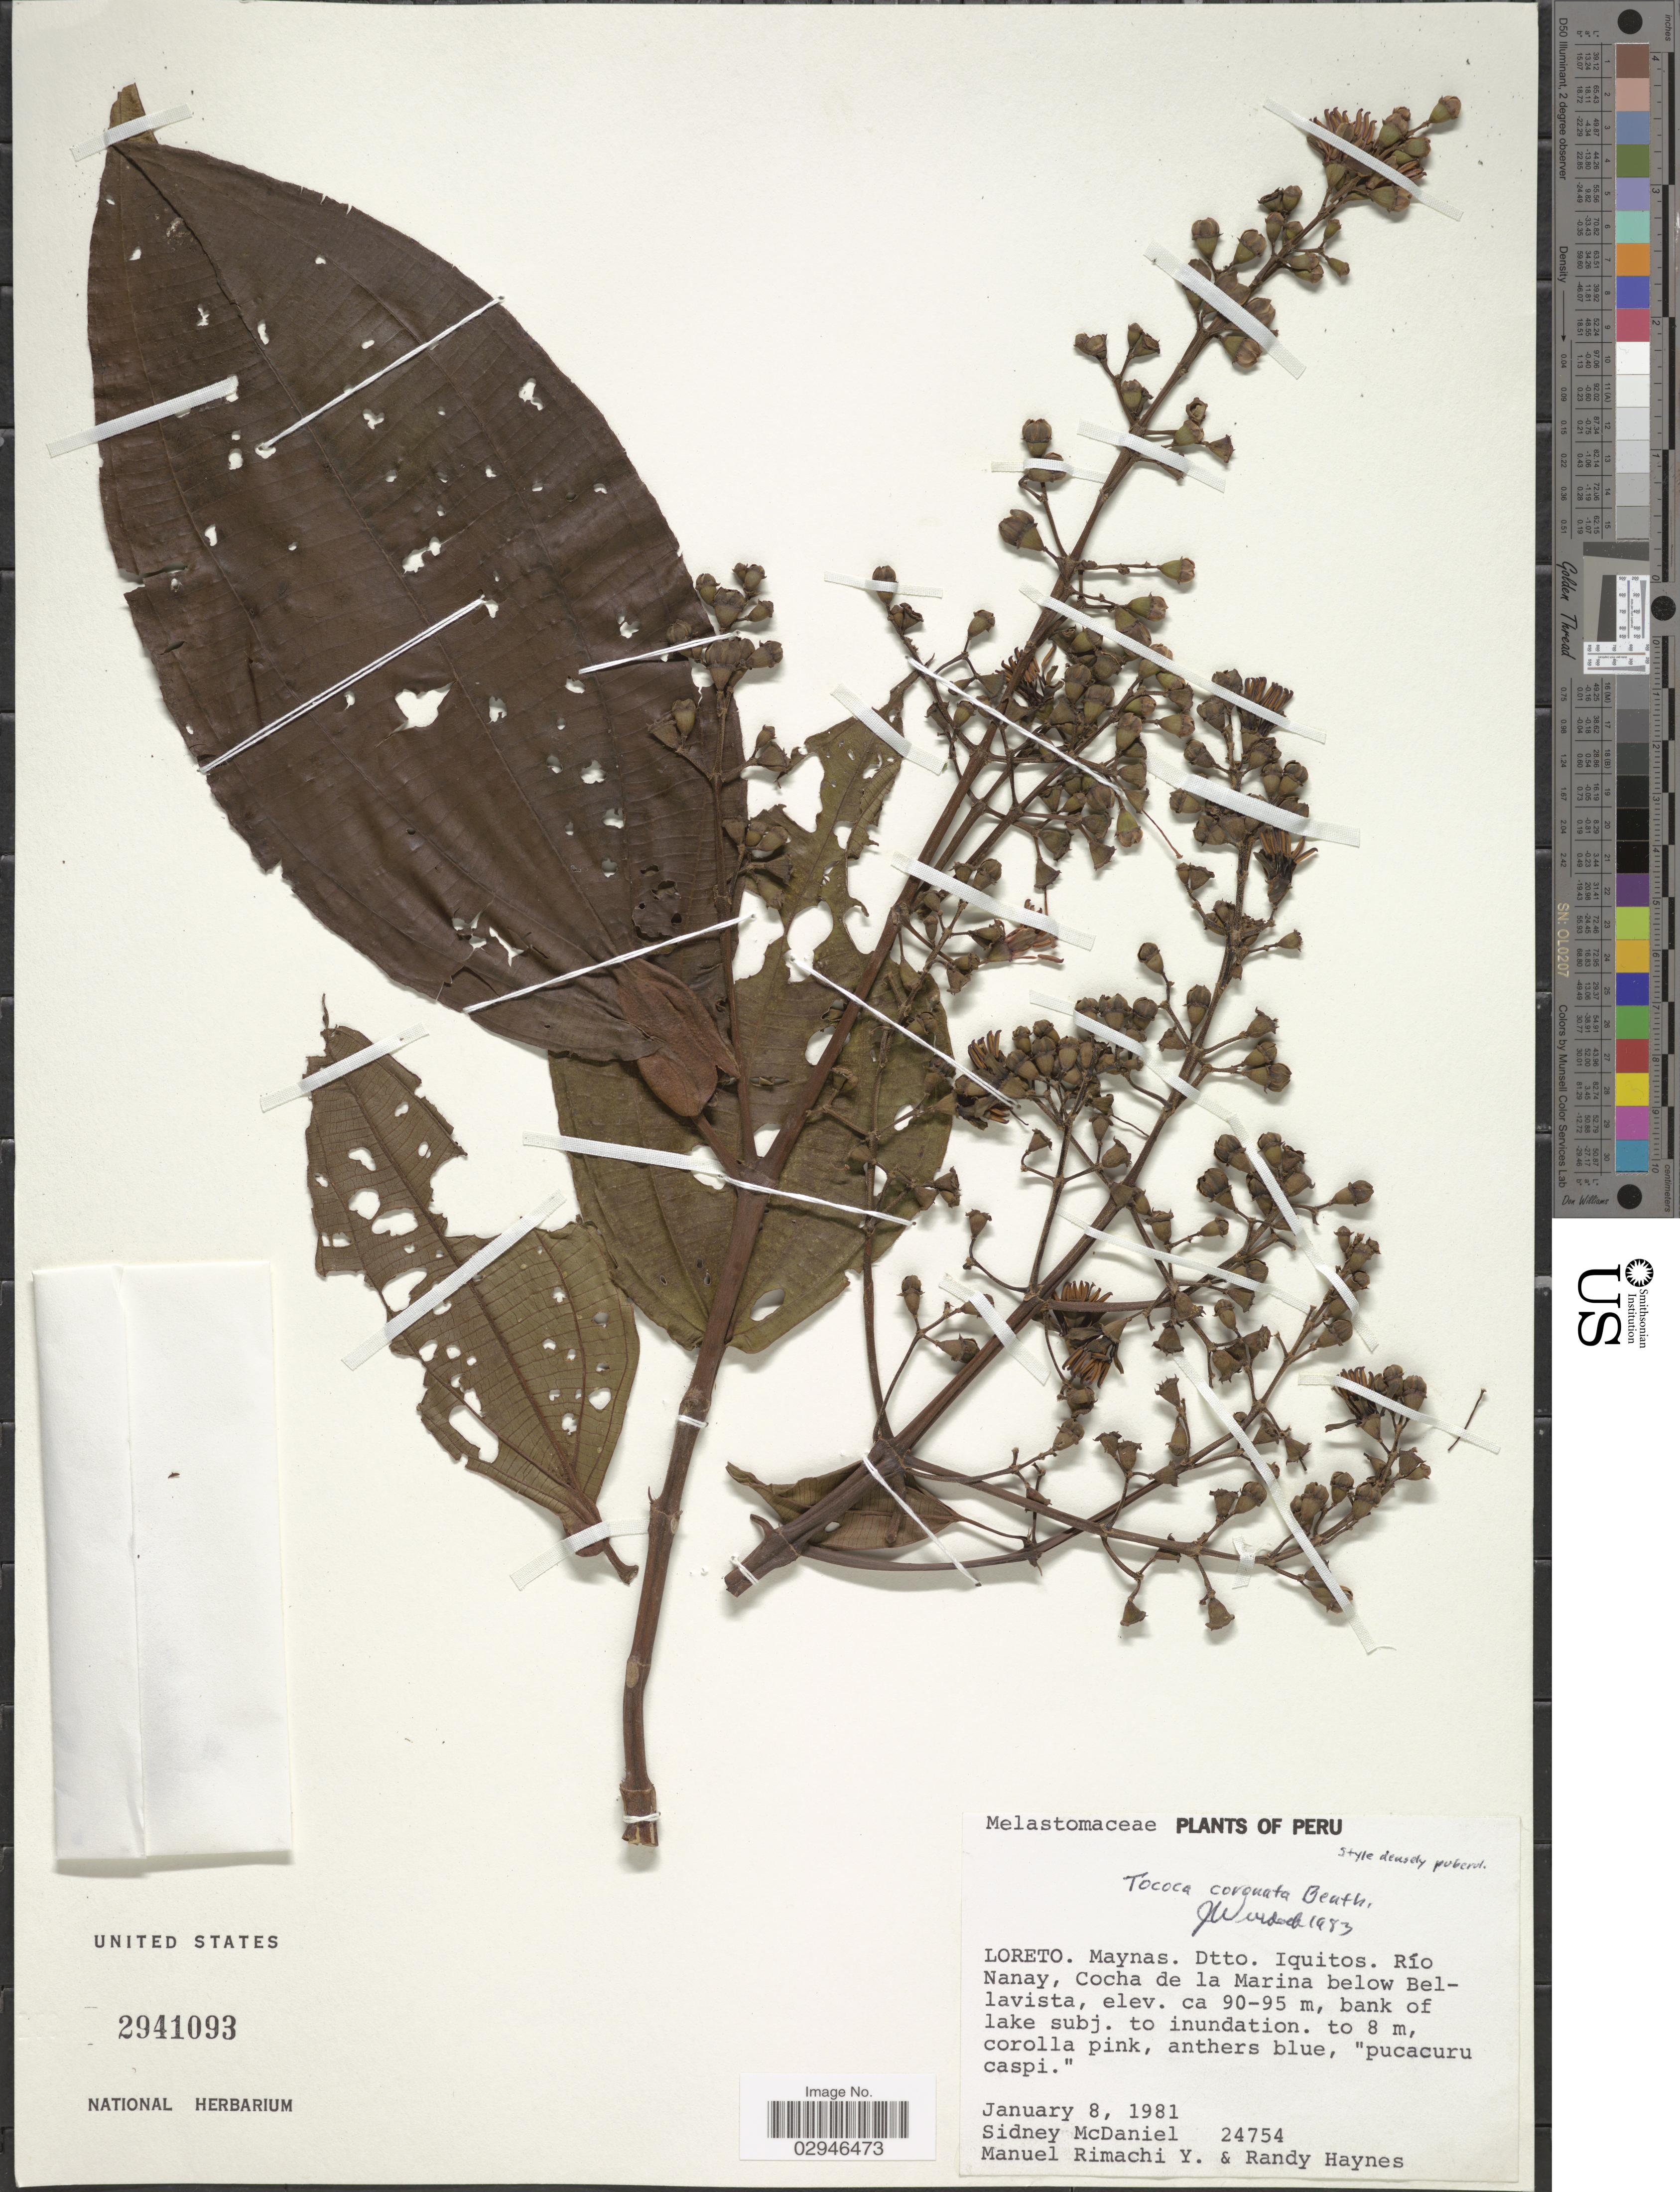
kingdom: Plantae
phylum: Tracheophyta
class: Magnoliopsida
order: Myrtales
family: Melastomataceae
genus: Tococa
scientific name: Tococa coronata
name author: Benth.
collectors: S. McDaniel, M. Rimachi Y. & R. Haynes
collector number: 24754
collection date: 1981-01-08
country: Peru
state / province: Loreto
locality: Maynas, Dtto. Iquitos, Río Nanay, Cocha de la Marina below Bellavista.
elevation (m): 90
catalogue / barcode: US 2941093